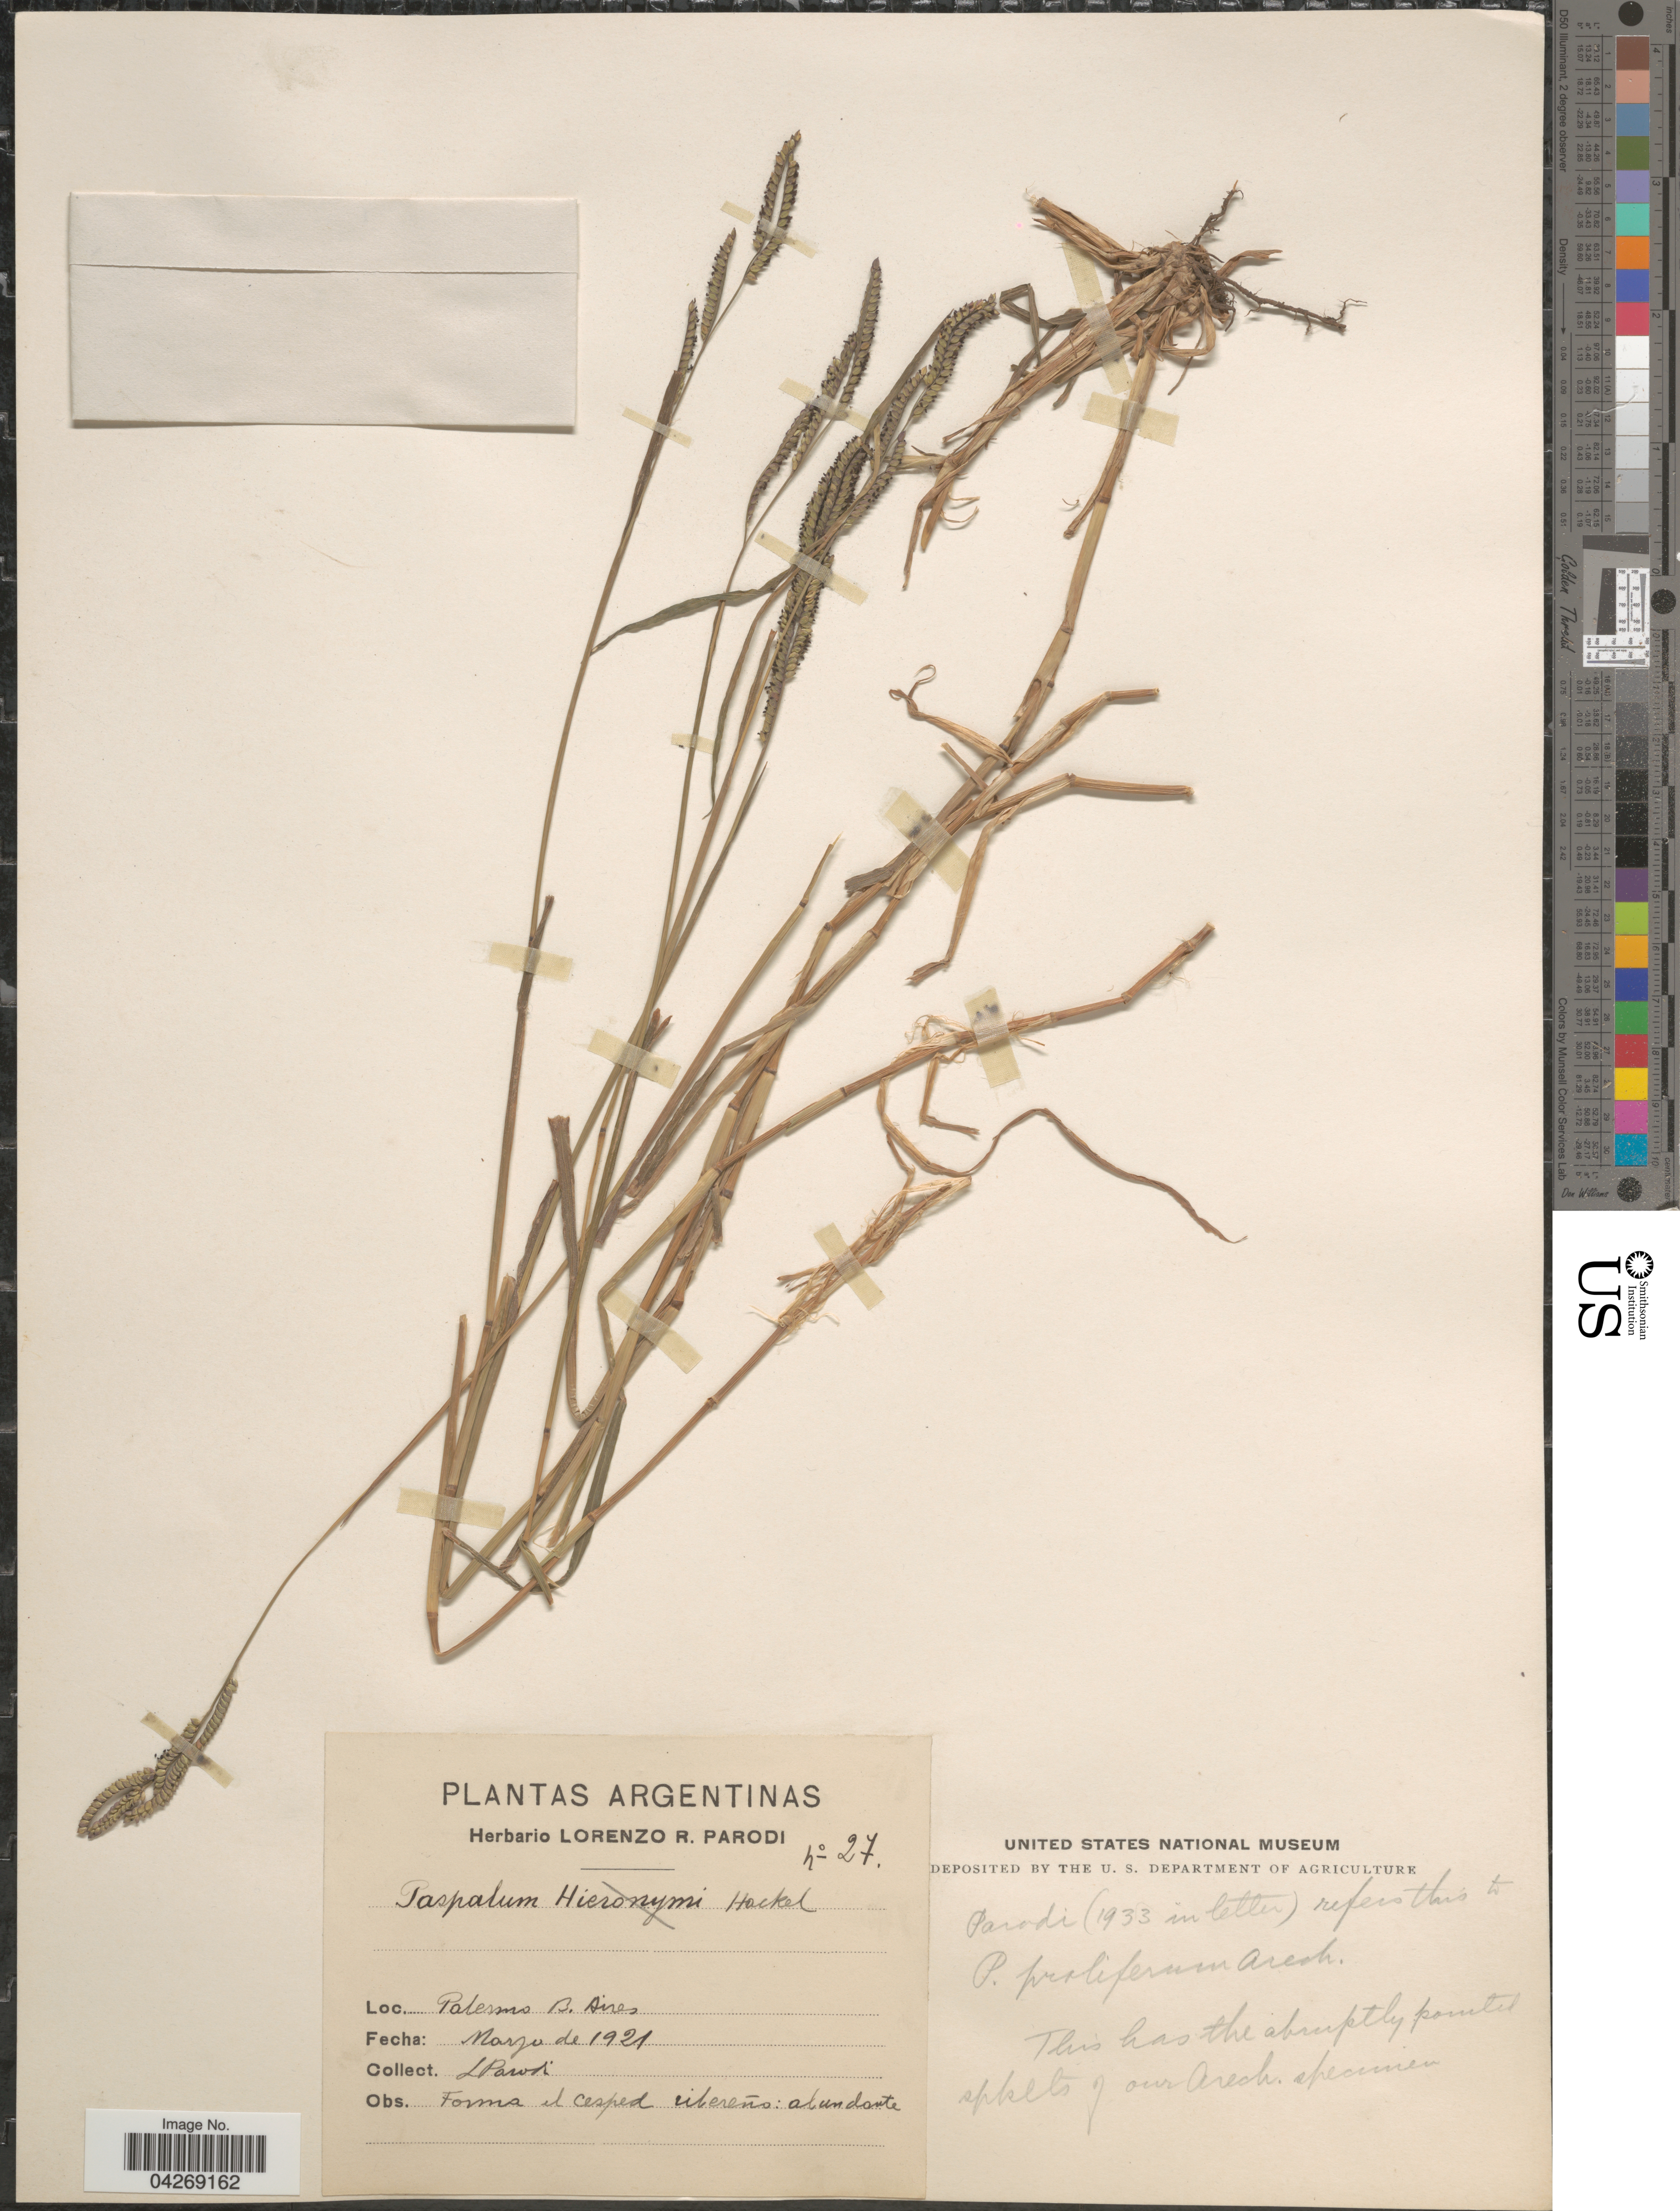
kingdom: Plantae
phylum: Tracheophyta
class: Liliopsida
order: Poales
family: Poaceae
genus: Paspalum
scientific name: Paspalum denticulatum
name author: Trin.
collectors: L. R. Parodi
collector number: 27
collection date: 1921-03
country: Argentina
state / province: Buenos Aires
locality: Palermo.